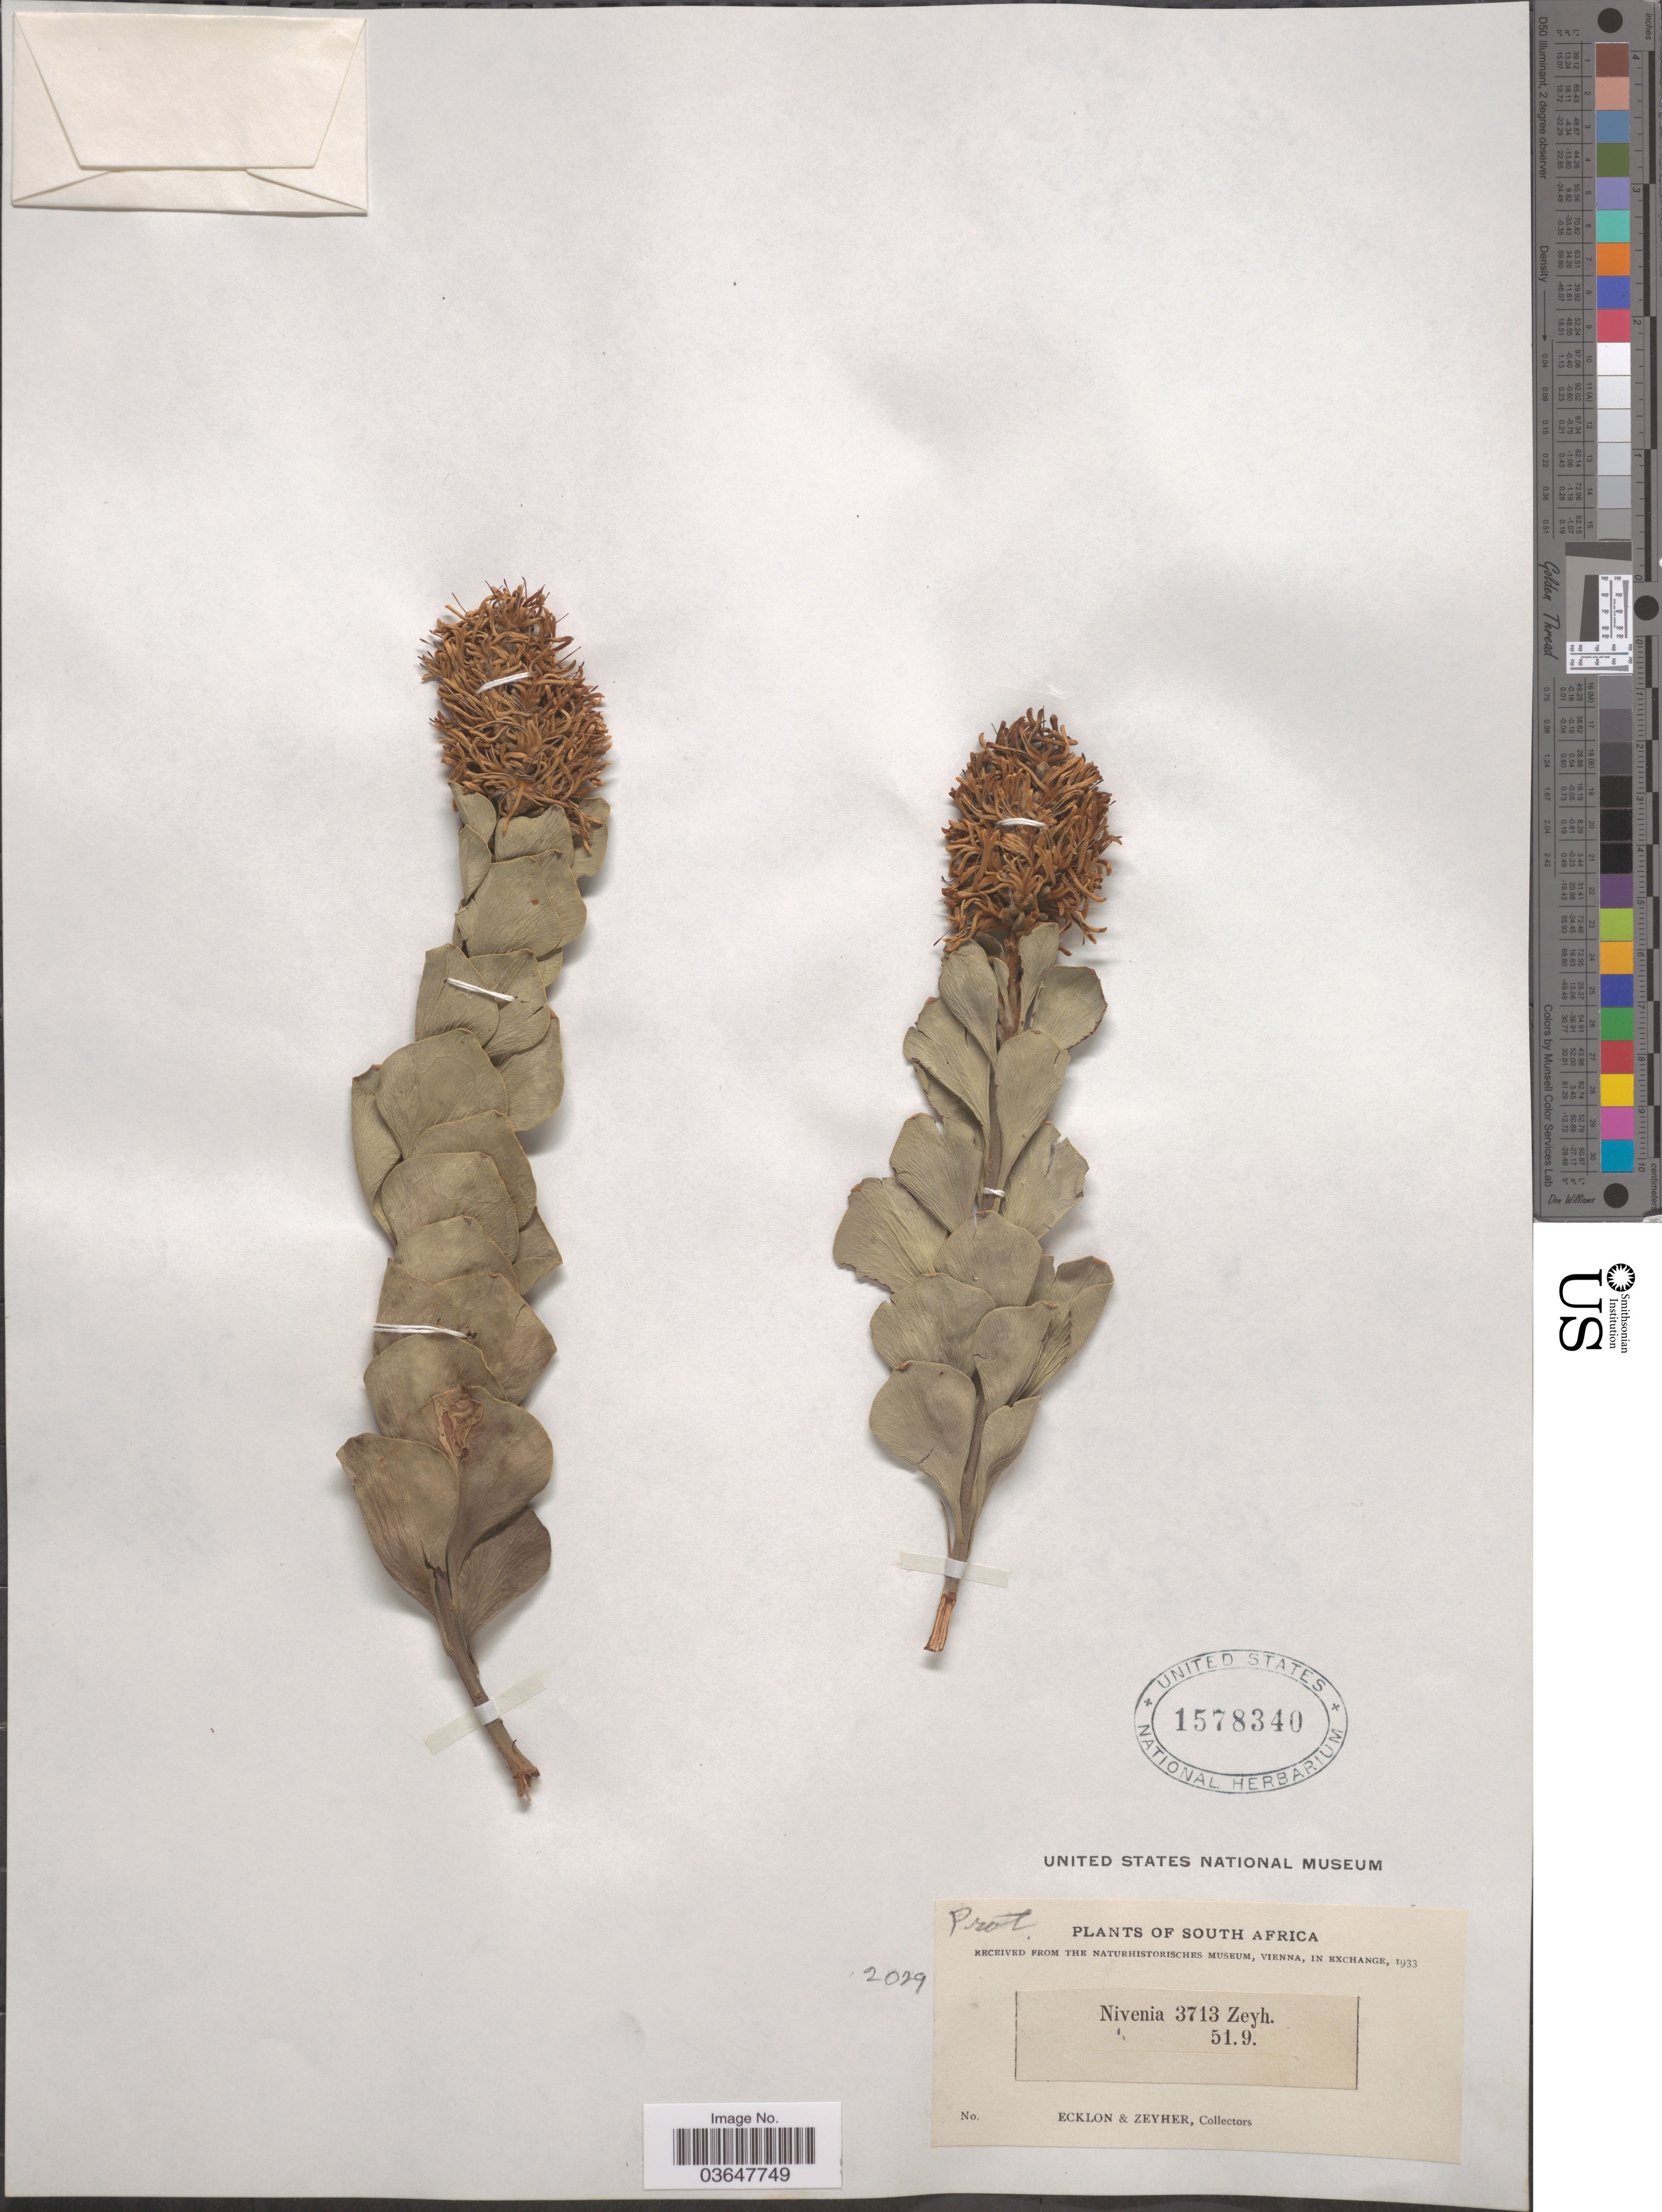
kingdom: Plantae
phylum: Tracheophyta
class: Magnoliopsida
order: Proteales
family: Proteaceae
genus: Paranomus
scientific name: Paranomus sp.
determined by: Strong, Mark T., (BOT), Smithsonian Institution - National Museum of Natural History (UNITED STATES)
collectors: -. Ecklon & -. Zeyher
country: South Africa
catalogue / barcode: US 1578340